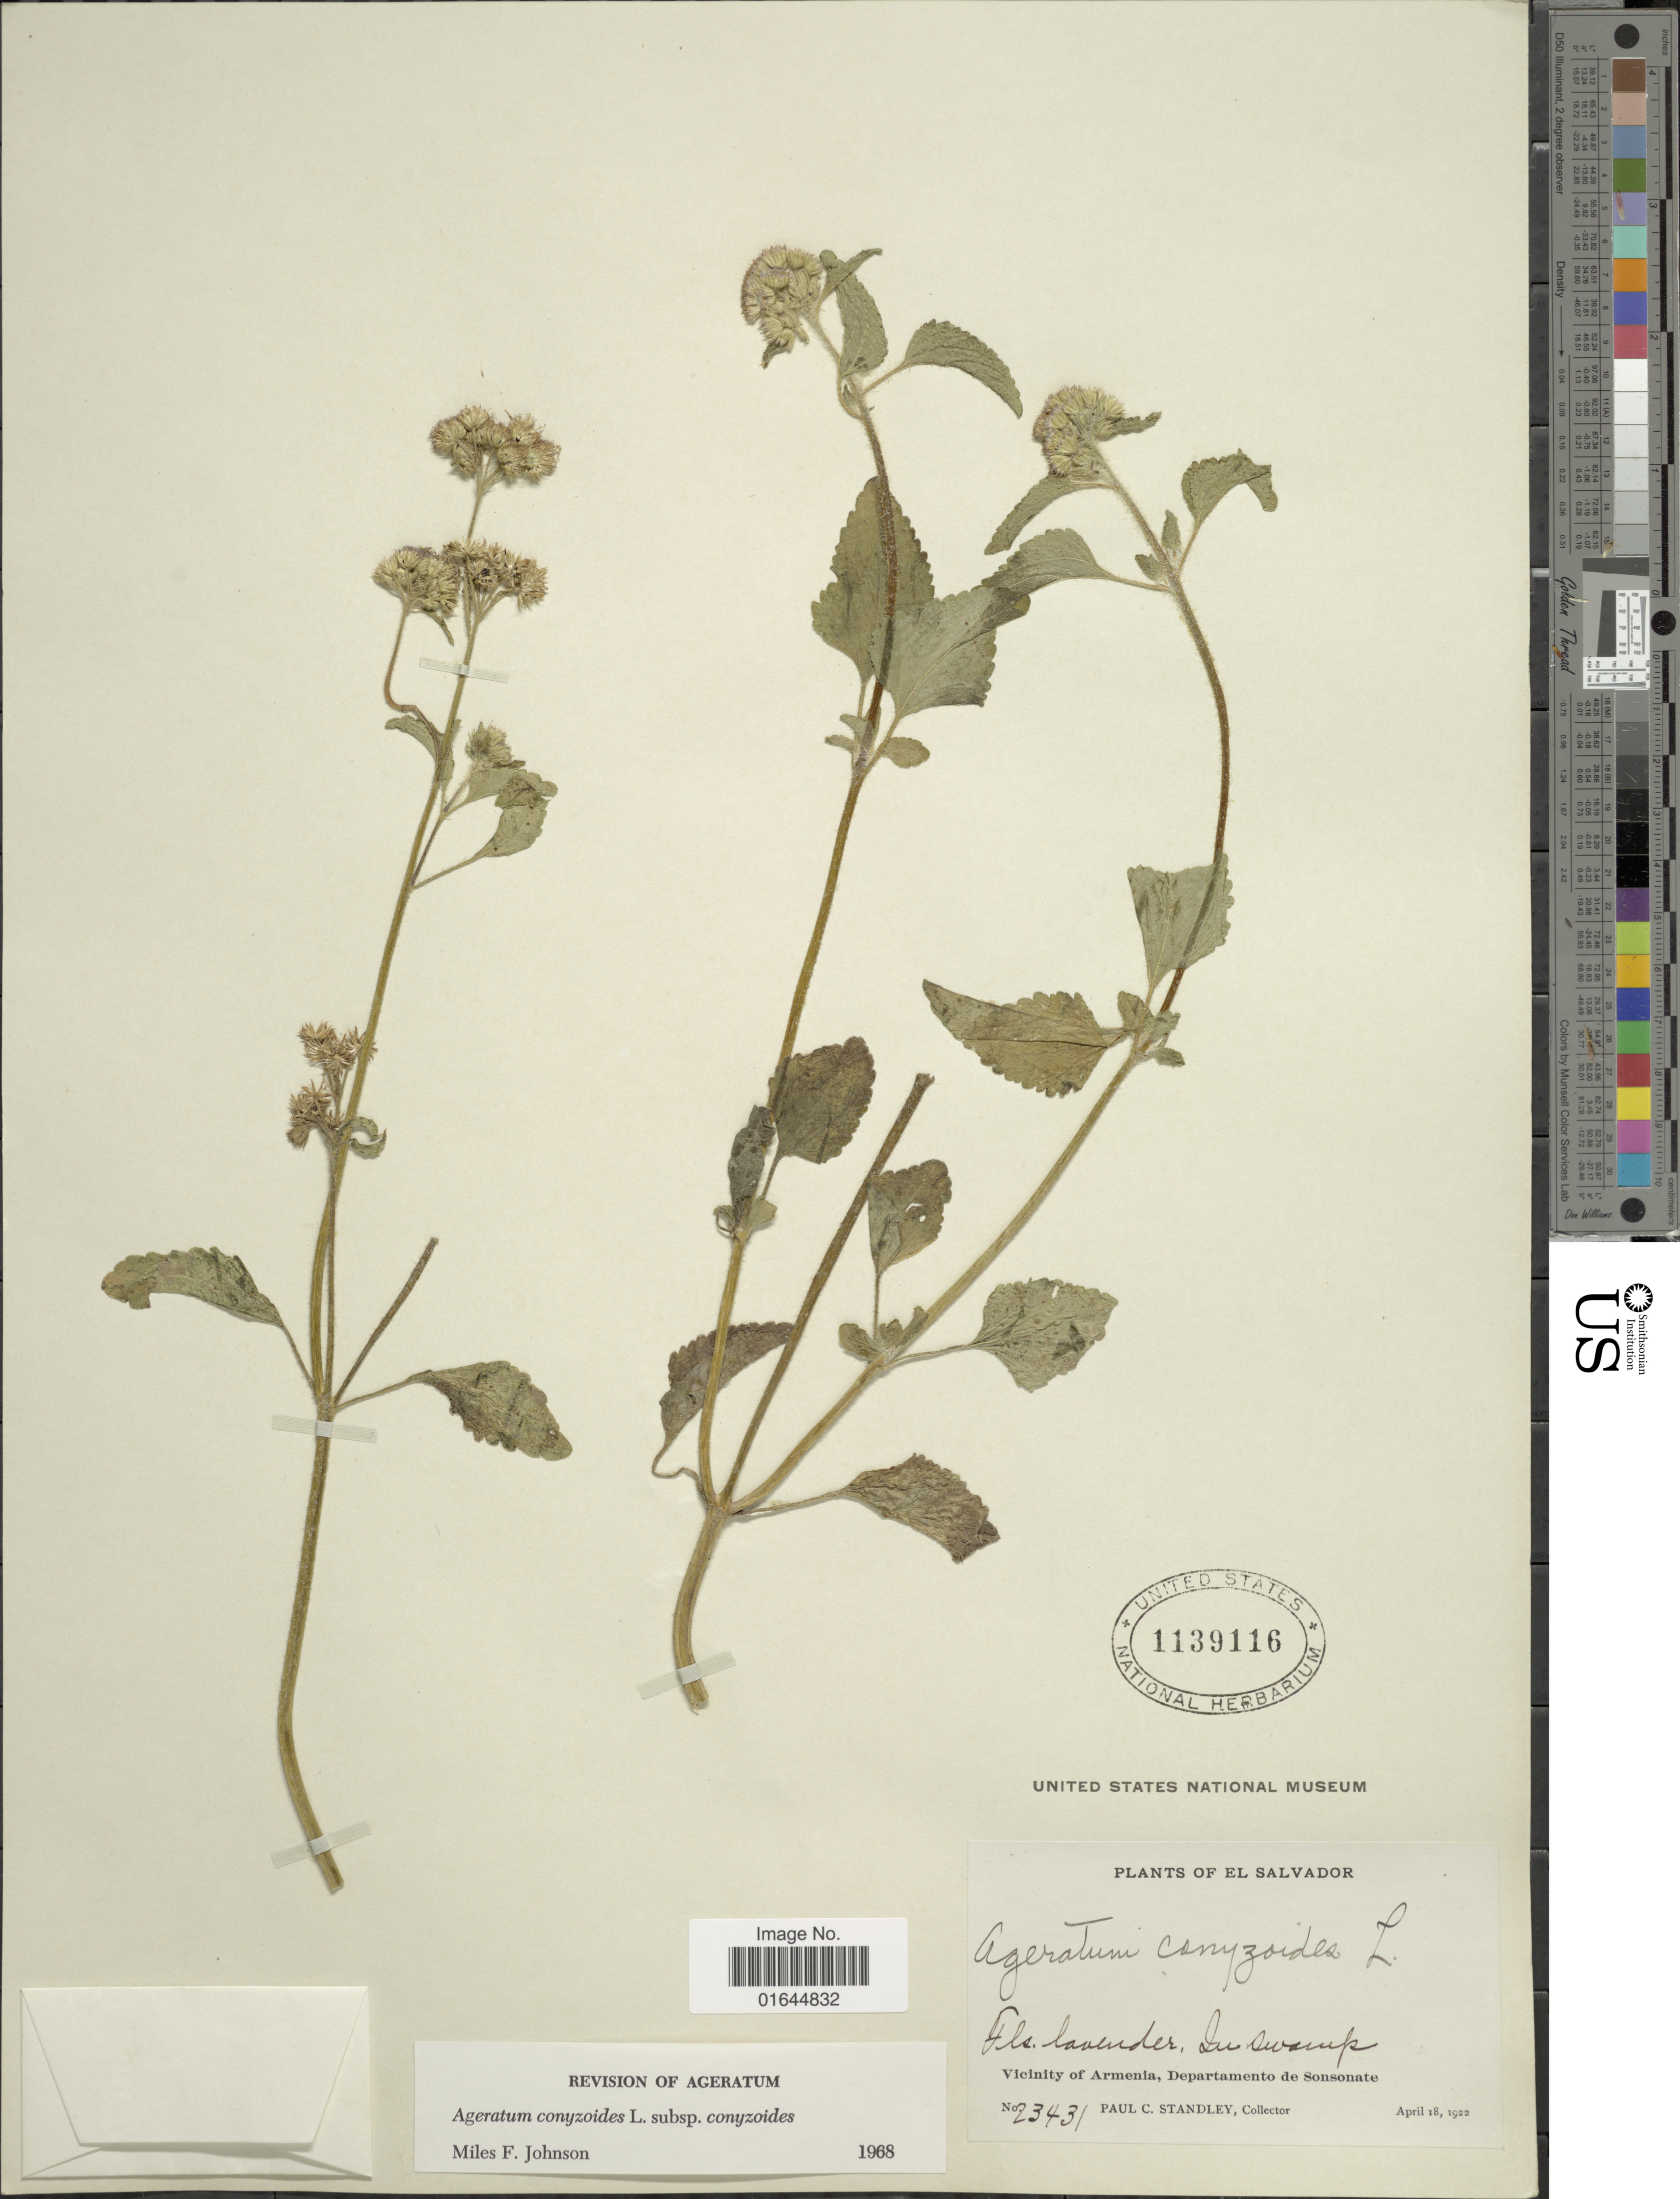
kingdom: Plantae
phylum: Tracheophyta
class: Magnoliopsida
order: Asterales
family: Asteraceae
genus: Ageratum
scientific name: Ageratum houstonianum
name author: Mill.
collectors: P. C. Standley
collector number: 23431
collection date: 1922-04-18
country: El Salvador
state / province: Sonsonate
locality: El Salvador, Vicinity of Armenia, Departmento de Sonsonate.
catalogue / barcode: US 1139116